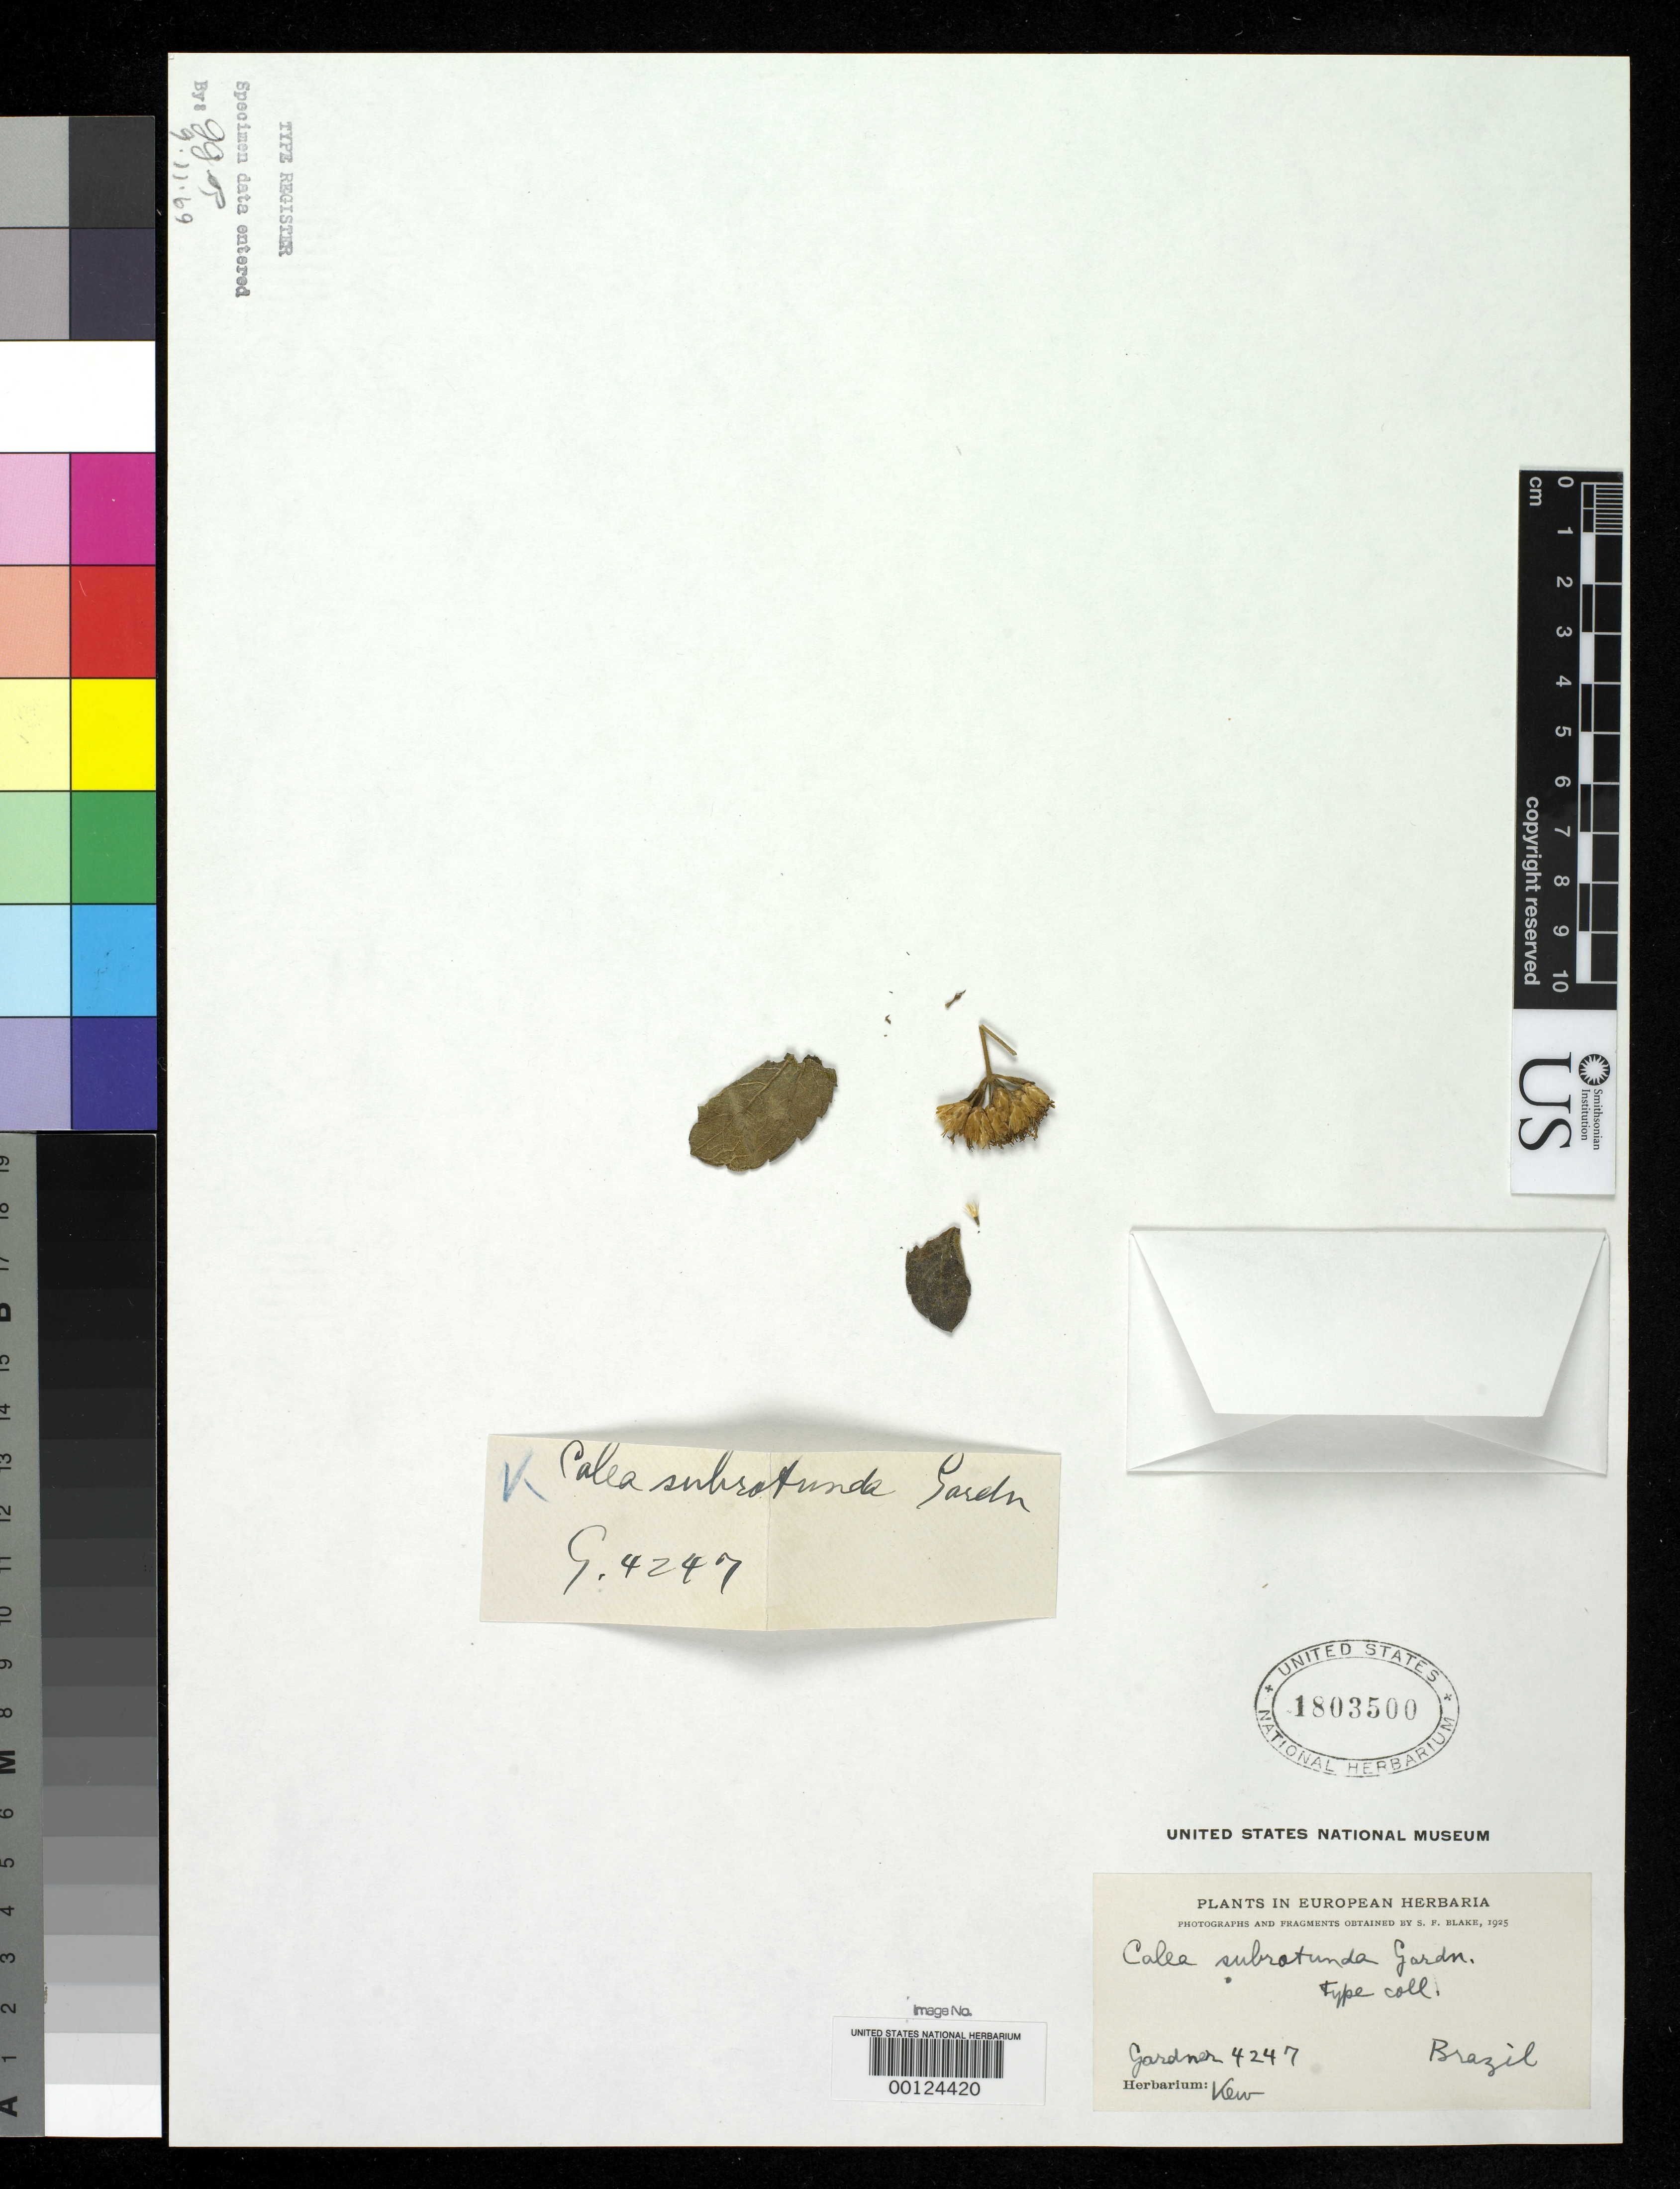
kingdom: Plantae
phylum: Tracheophyta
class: Magnoliopsida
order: Asterales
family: Asteraceae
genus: Calea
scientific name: Calea subrotunda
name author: Gardner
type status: Type Fragment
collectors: G. Gardner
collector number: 4247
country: Brazil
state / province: Minas Gerais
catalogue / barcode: US 1803500